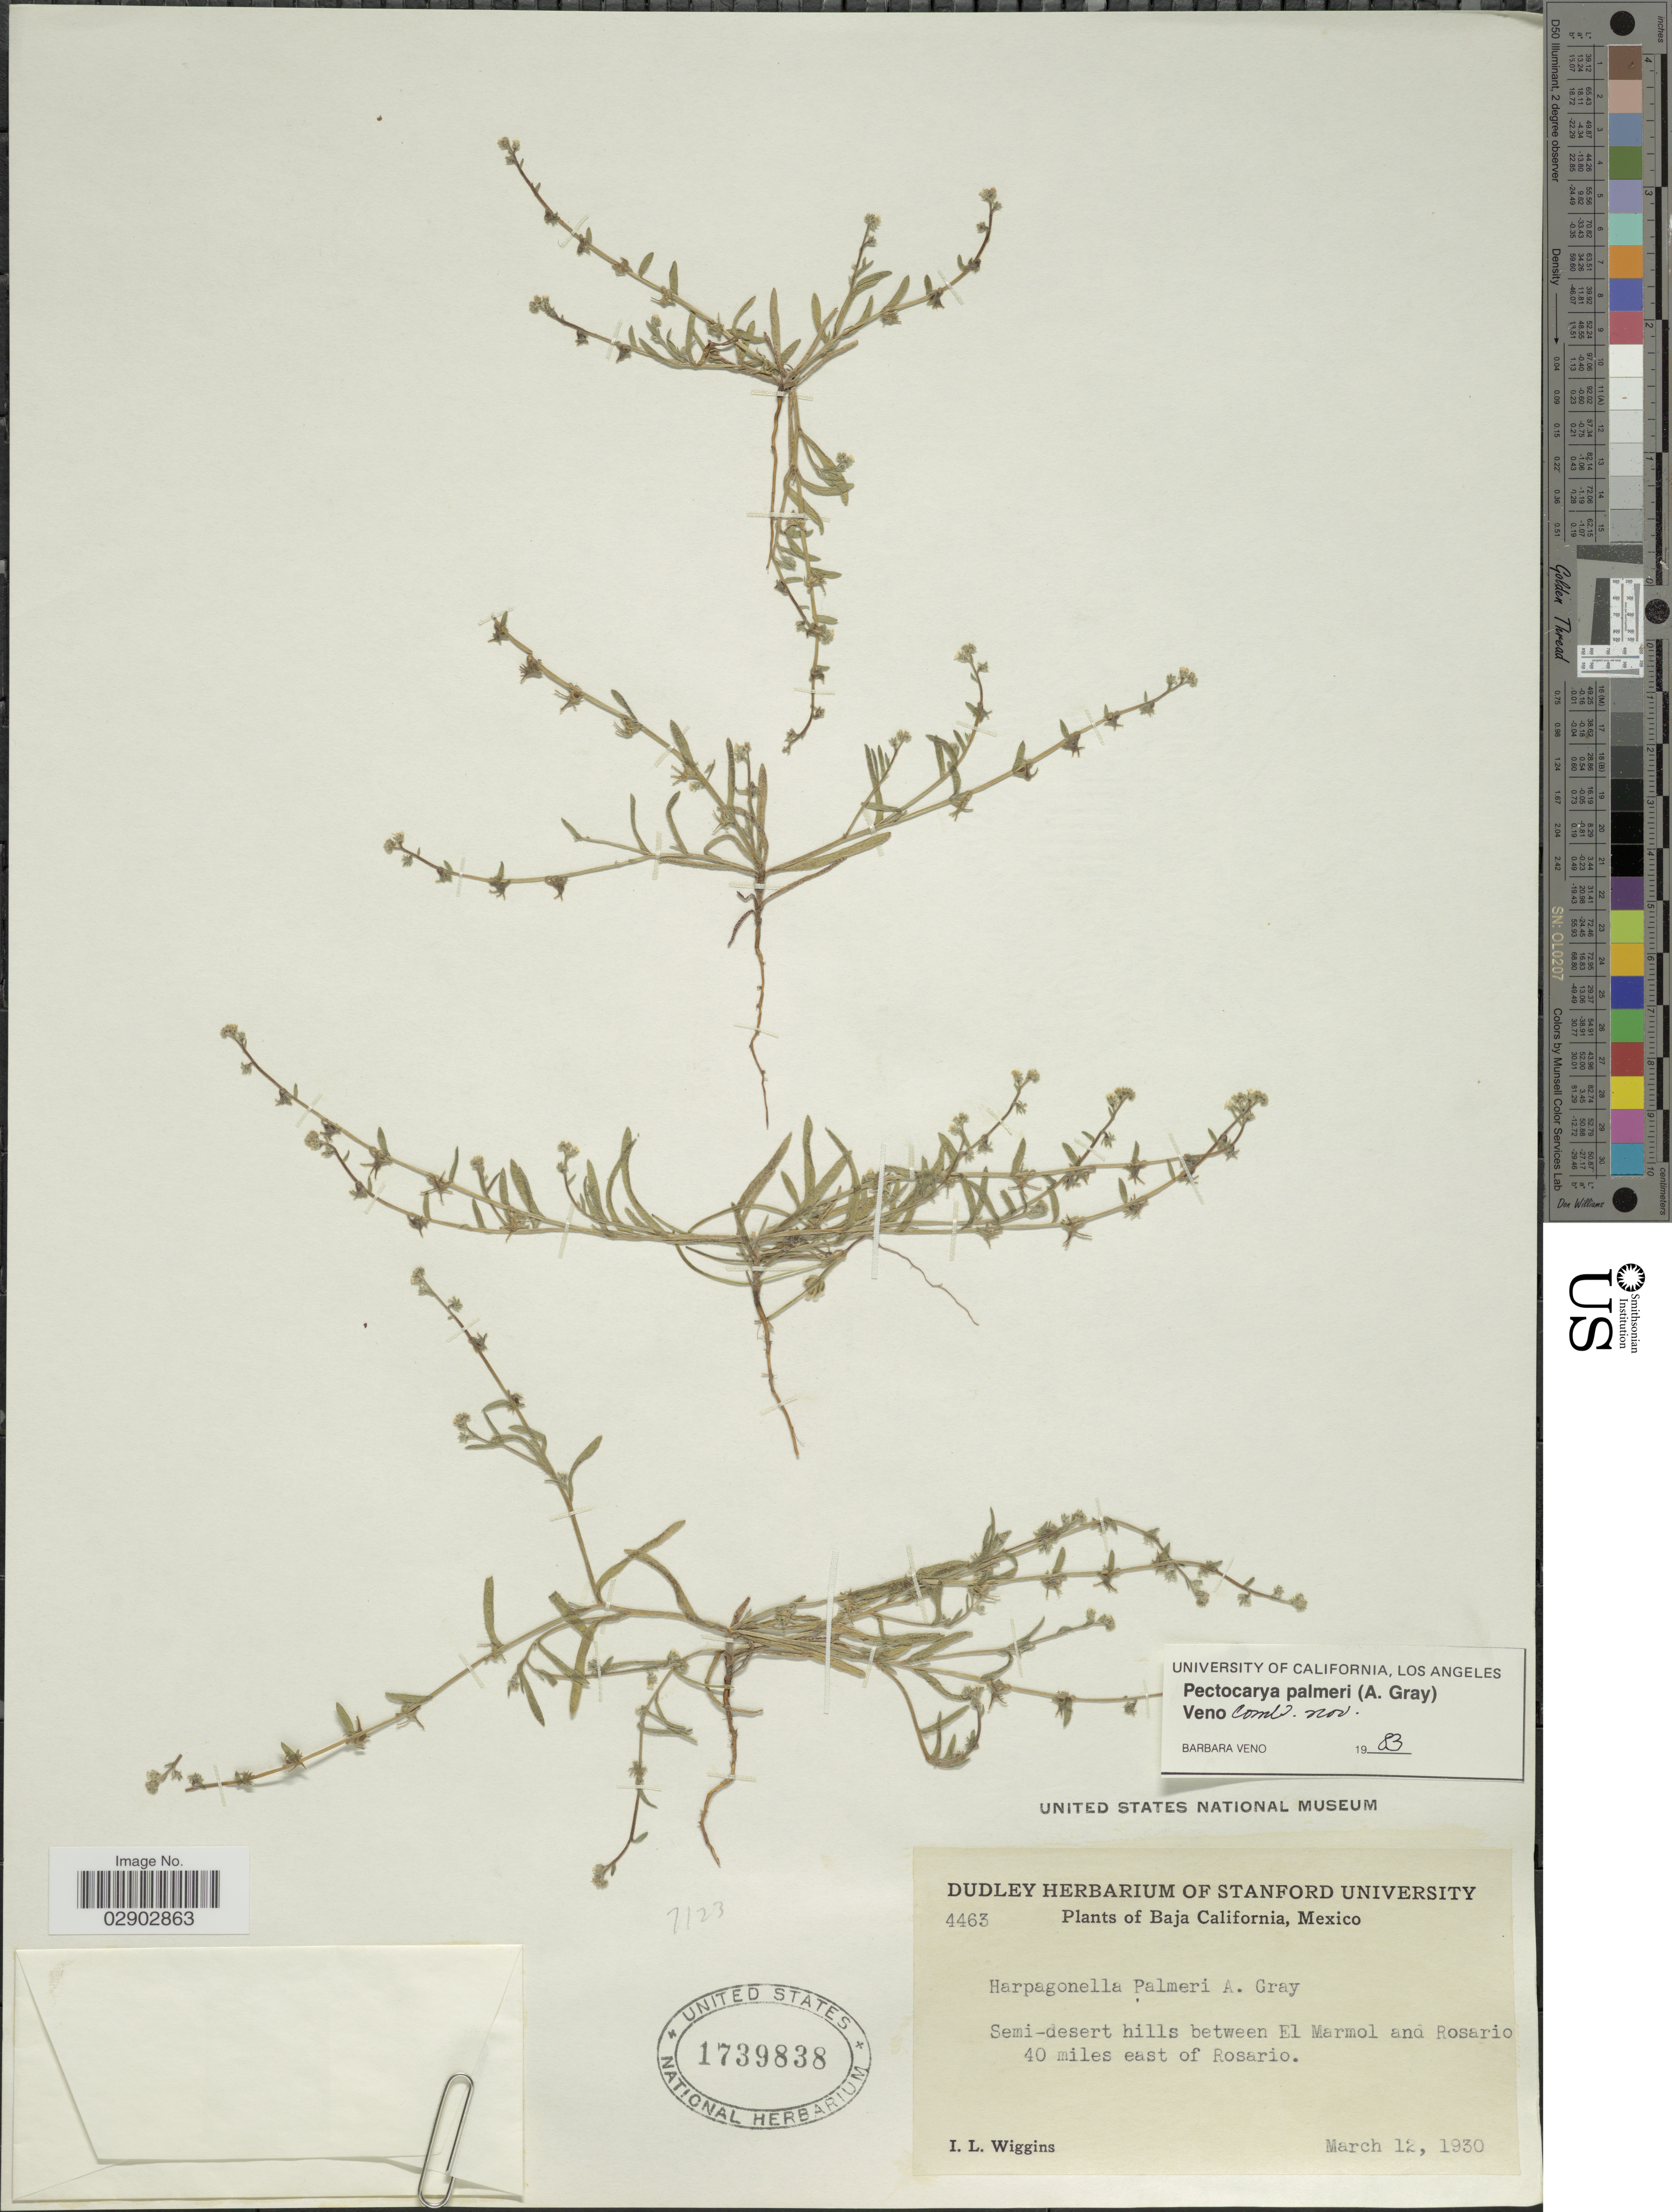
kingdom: Plantae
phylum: Tracheophyta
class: Magnoliopsida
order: Boraginales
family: Boraginaceae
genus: Harpagonella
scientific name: Harpagonella palmeri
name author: A. Gray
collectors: I. L. Wiggins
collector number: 4463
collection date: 1930-03-12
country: Mexico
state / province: Baja California Norte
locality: Semi-desert hills between El Marmol and Rosario 40 miles east of Rosario.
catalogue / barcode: US 1739838